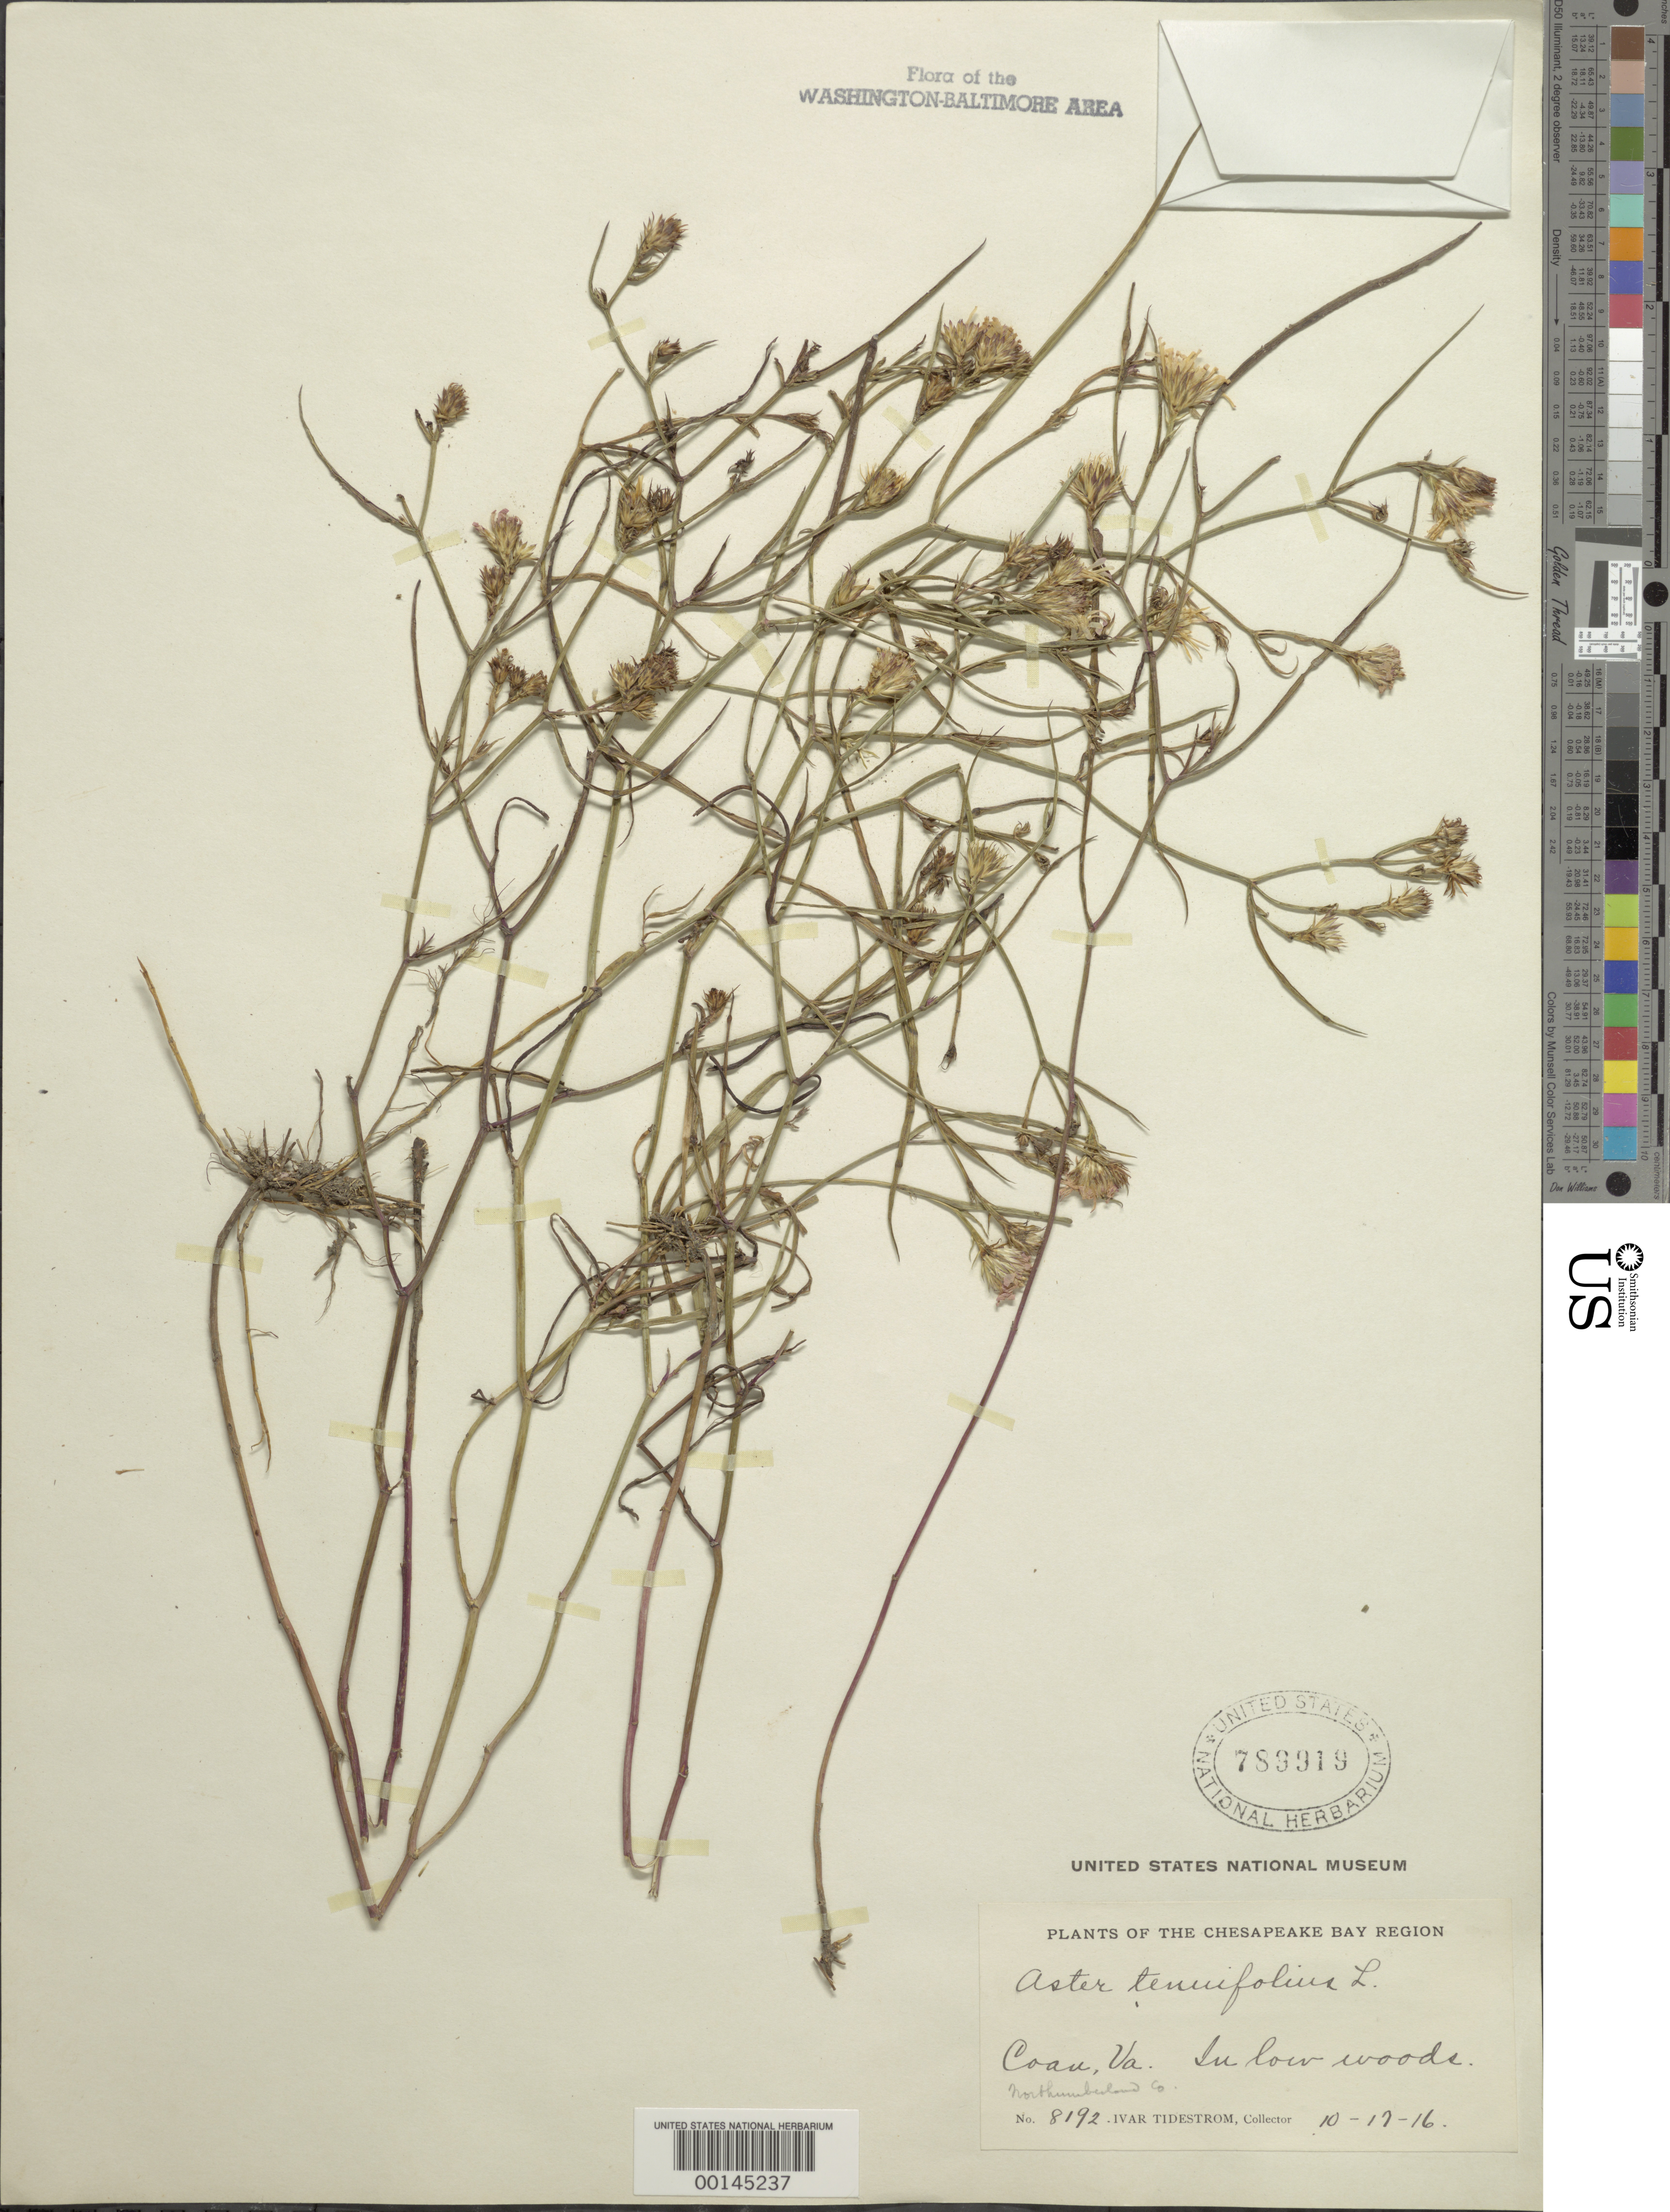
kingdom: Plantae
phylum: Tracheophyta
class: Magnoliopsida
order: Asterales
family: Asteraceae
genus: Symphyotrichum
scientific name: Symphyotrichum tenuifolium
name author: (L.) G.L. Nesom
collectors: I. F. Tidestrom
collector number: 8192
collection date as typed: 17 Oct 1816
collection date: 1816-10-17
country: United States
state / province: Virginia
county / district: Northumberland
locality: Coan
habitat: Low woods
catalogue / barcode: US 789919